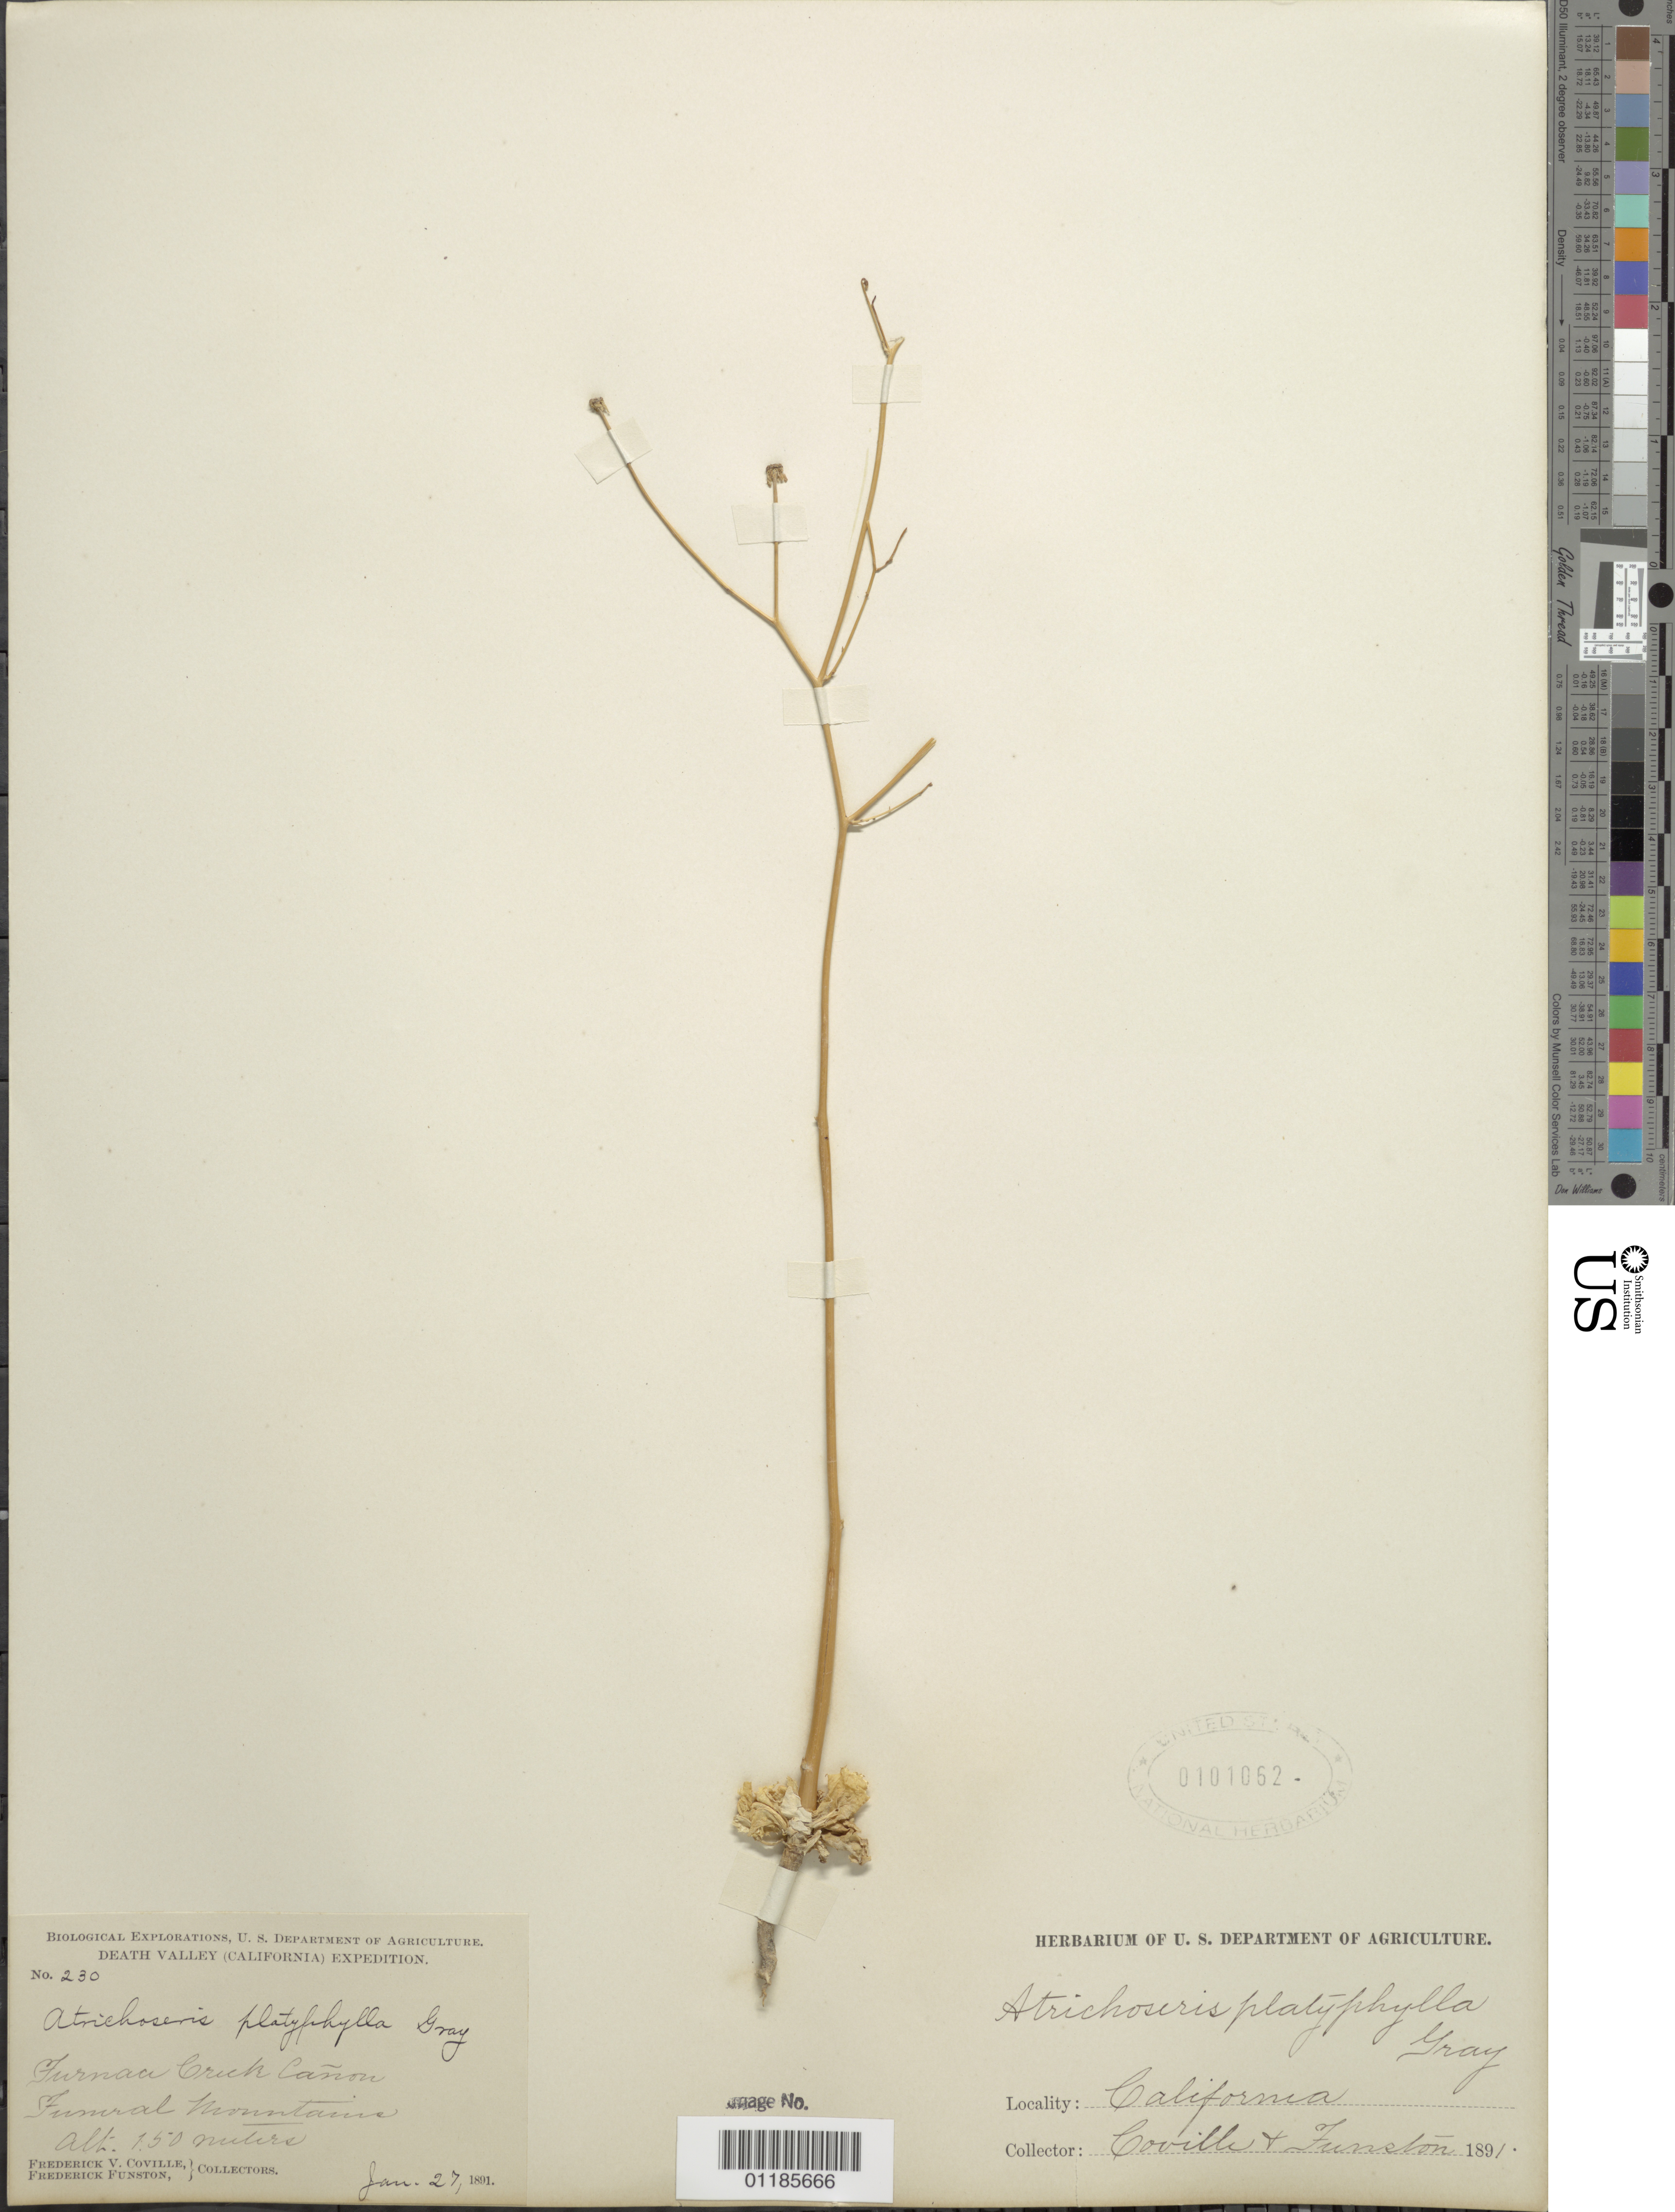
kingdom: Plantae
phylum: Tracheophyta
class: Magnoliopsida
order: Asterales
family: Asteraceae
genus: Atrichoseris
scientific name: Atrichoseris platyphylla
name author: A. Gray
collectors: F. V. Coville & F. Funston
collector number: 230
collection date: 1891-01-27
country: United States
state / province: California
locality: Furnace Creek Canyon, Funeral Moutains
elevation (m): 150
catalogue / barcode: US 101062